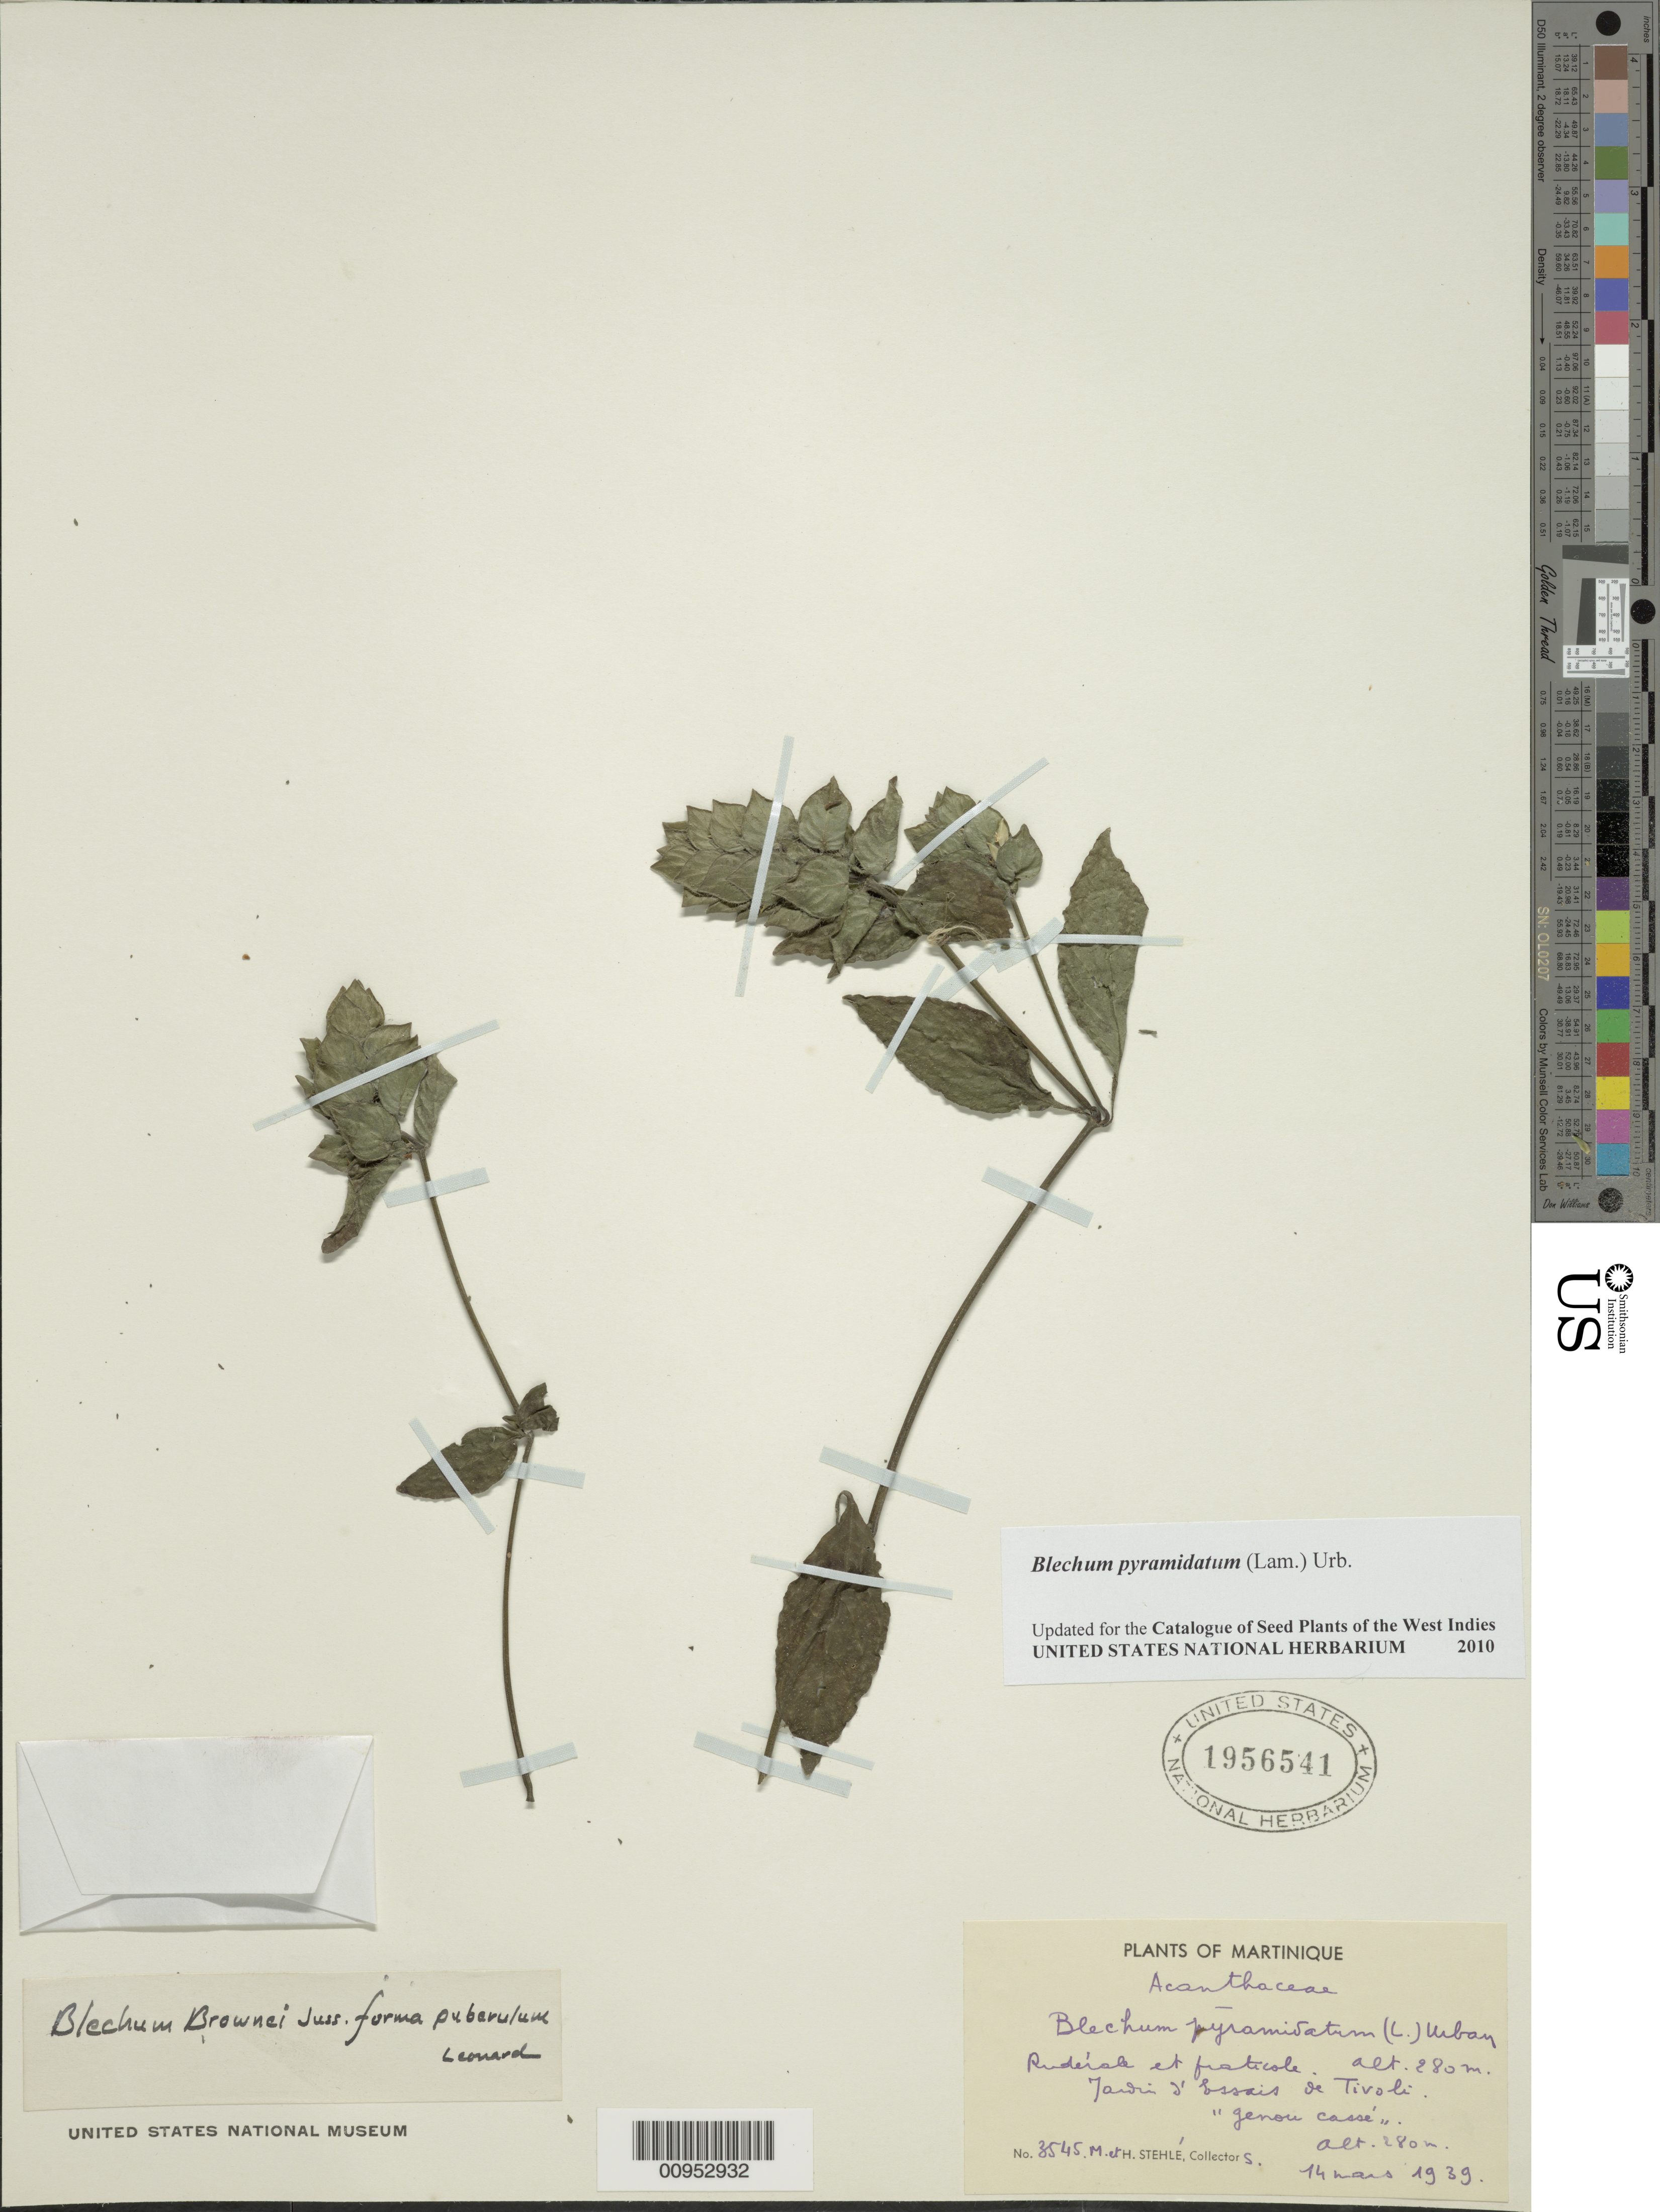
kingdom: Plantae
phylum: Tracheophyta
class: Magnoliopsida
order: Lamiales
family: Acanthaceae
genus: Blechum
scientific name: Blechum pyramidatum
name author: (Lam.) Urb.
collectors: H. Stehlé & M. Stehlé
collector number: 3545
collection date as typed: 14 Mar 1939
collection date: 1939-03-14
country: Martinique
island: Martinique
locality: Jardin d'Essais de Tivoli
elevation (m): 280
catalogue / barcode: US 1956541